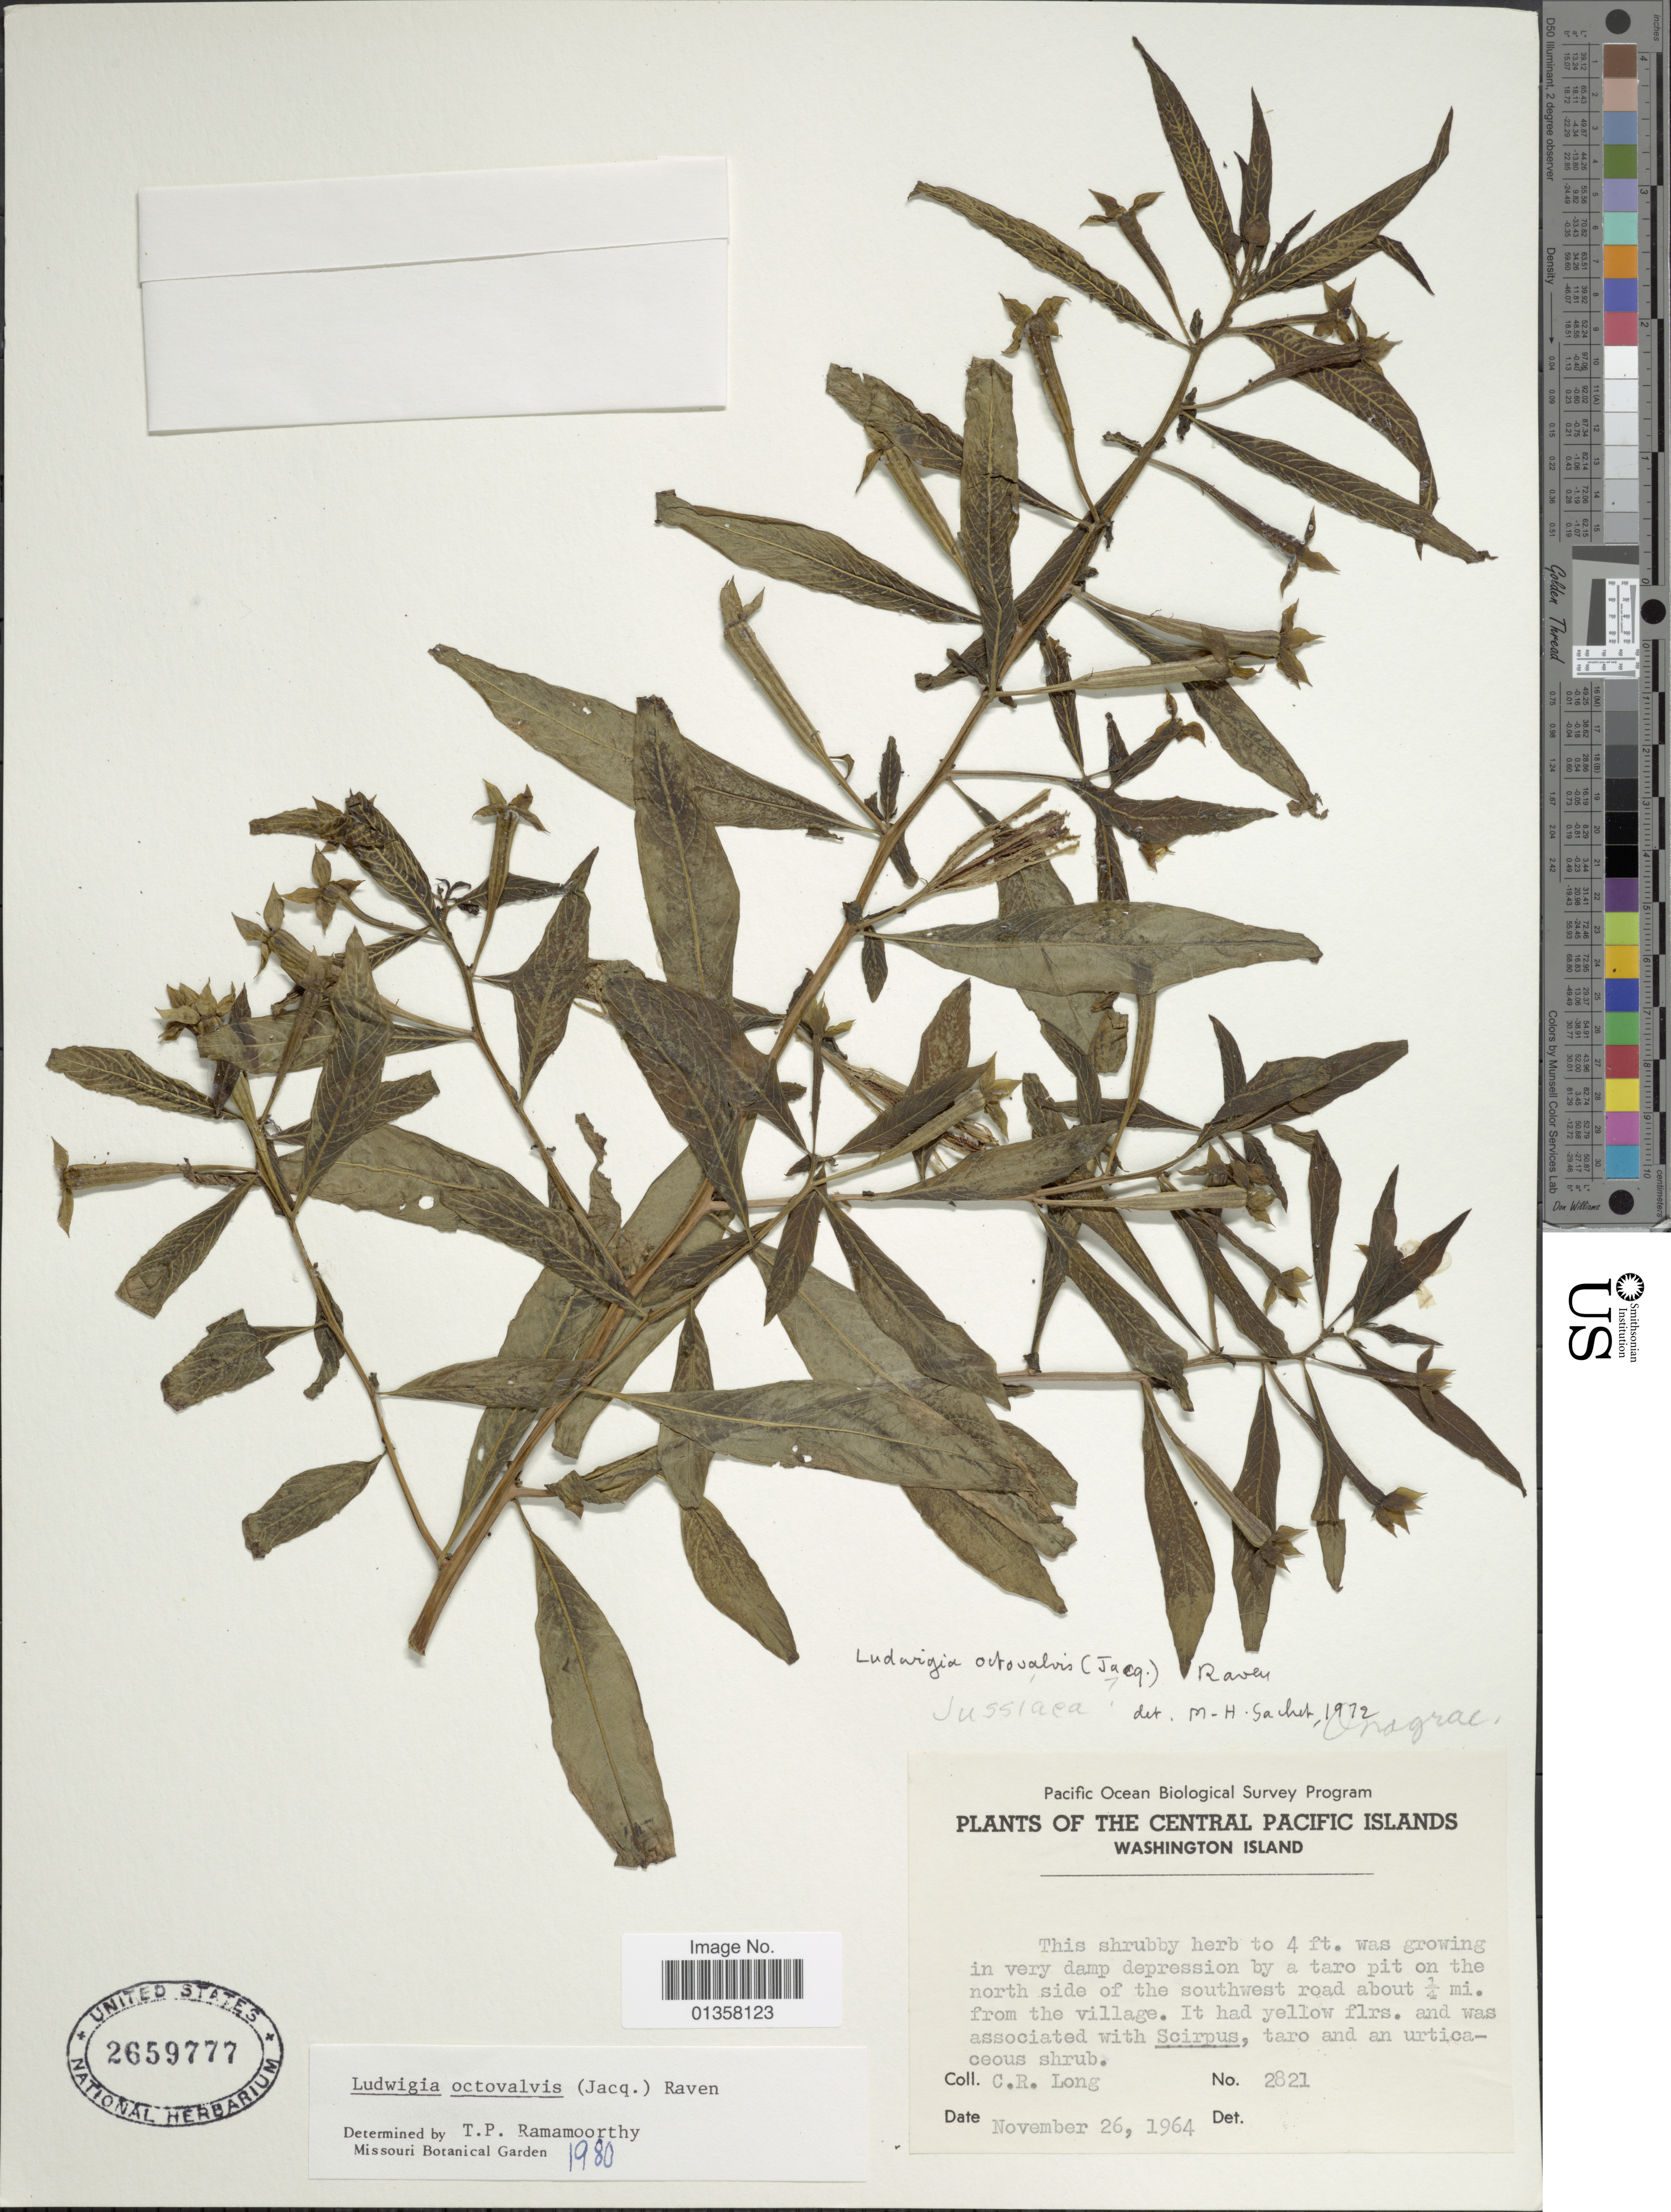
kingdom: Plantae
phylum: Tracheophyta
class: Magnoliopsida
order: Myrtales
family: Onagraceae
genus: Ludwigia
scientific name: Ludwigia octovalvis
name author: (Jacq.) P.H. Raven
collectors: C. R. Long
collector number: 2821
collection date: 1964-11-26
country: Kiribati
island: Teraina [Washington]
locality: The Central Pacific Islands, Washington Island, in very damp depression by a taro pit on the north side of the southwest road bout ¼ mi. from the village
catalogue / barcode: US 2659777